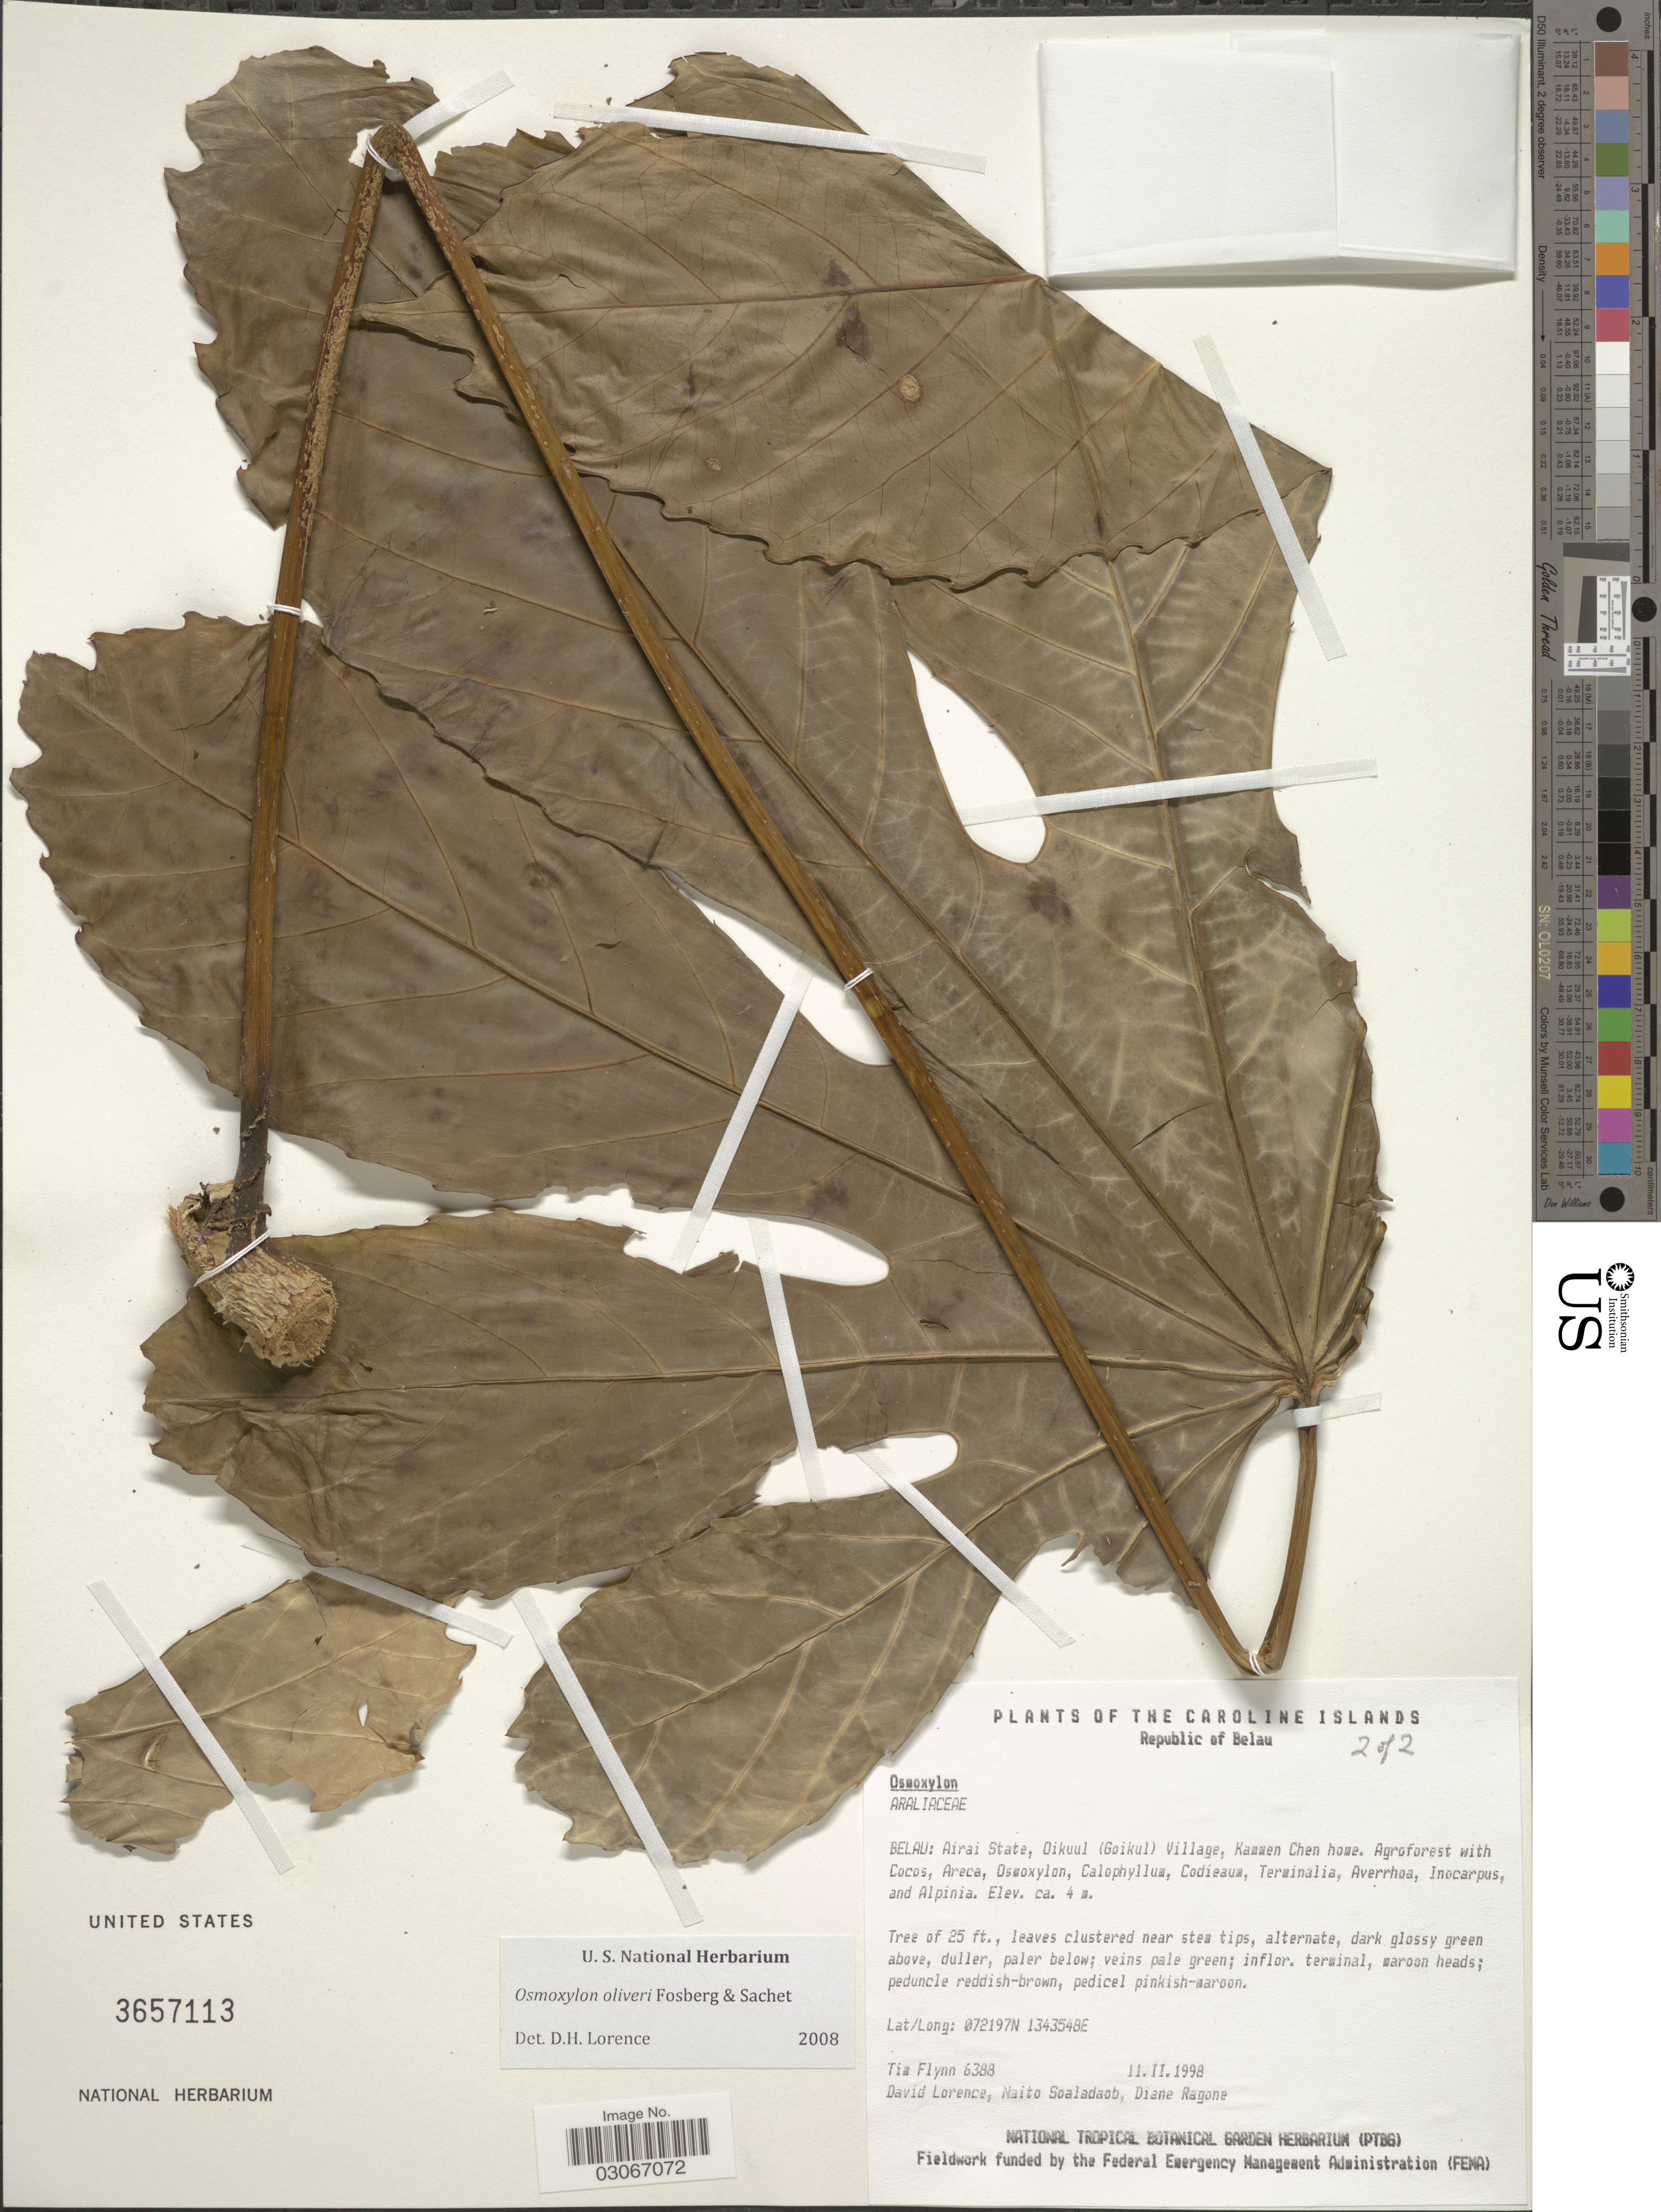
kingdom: Plantae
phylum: Tracheophyta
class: Magnoliopsida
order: Apiales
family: Araliaceae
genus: Osmoxylon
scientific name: Osmoxylon oliveri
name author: Fosberg & Sachet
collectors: T. Flynn, D. Lorence, N. Soaladaob & D. Ragone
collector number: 6388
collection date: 1998-02-11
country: Palau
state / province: Belau Outliers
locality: Caroline Islands. Republic of Belau. belau: Airai State, Oikuul (Goikul) Village, Kammen Chen home.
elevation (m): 4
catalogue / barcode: US 3657113